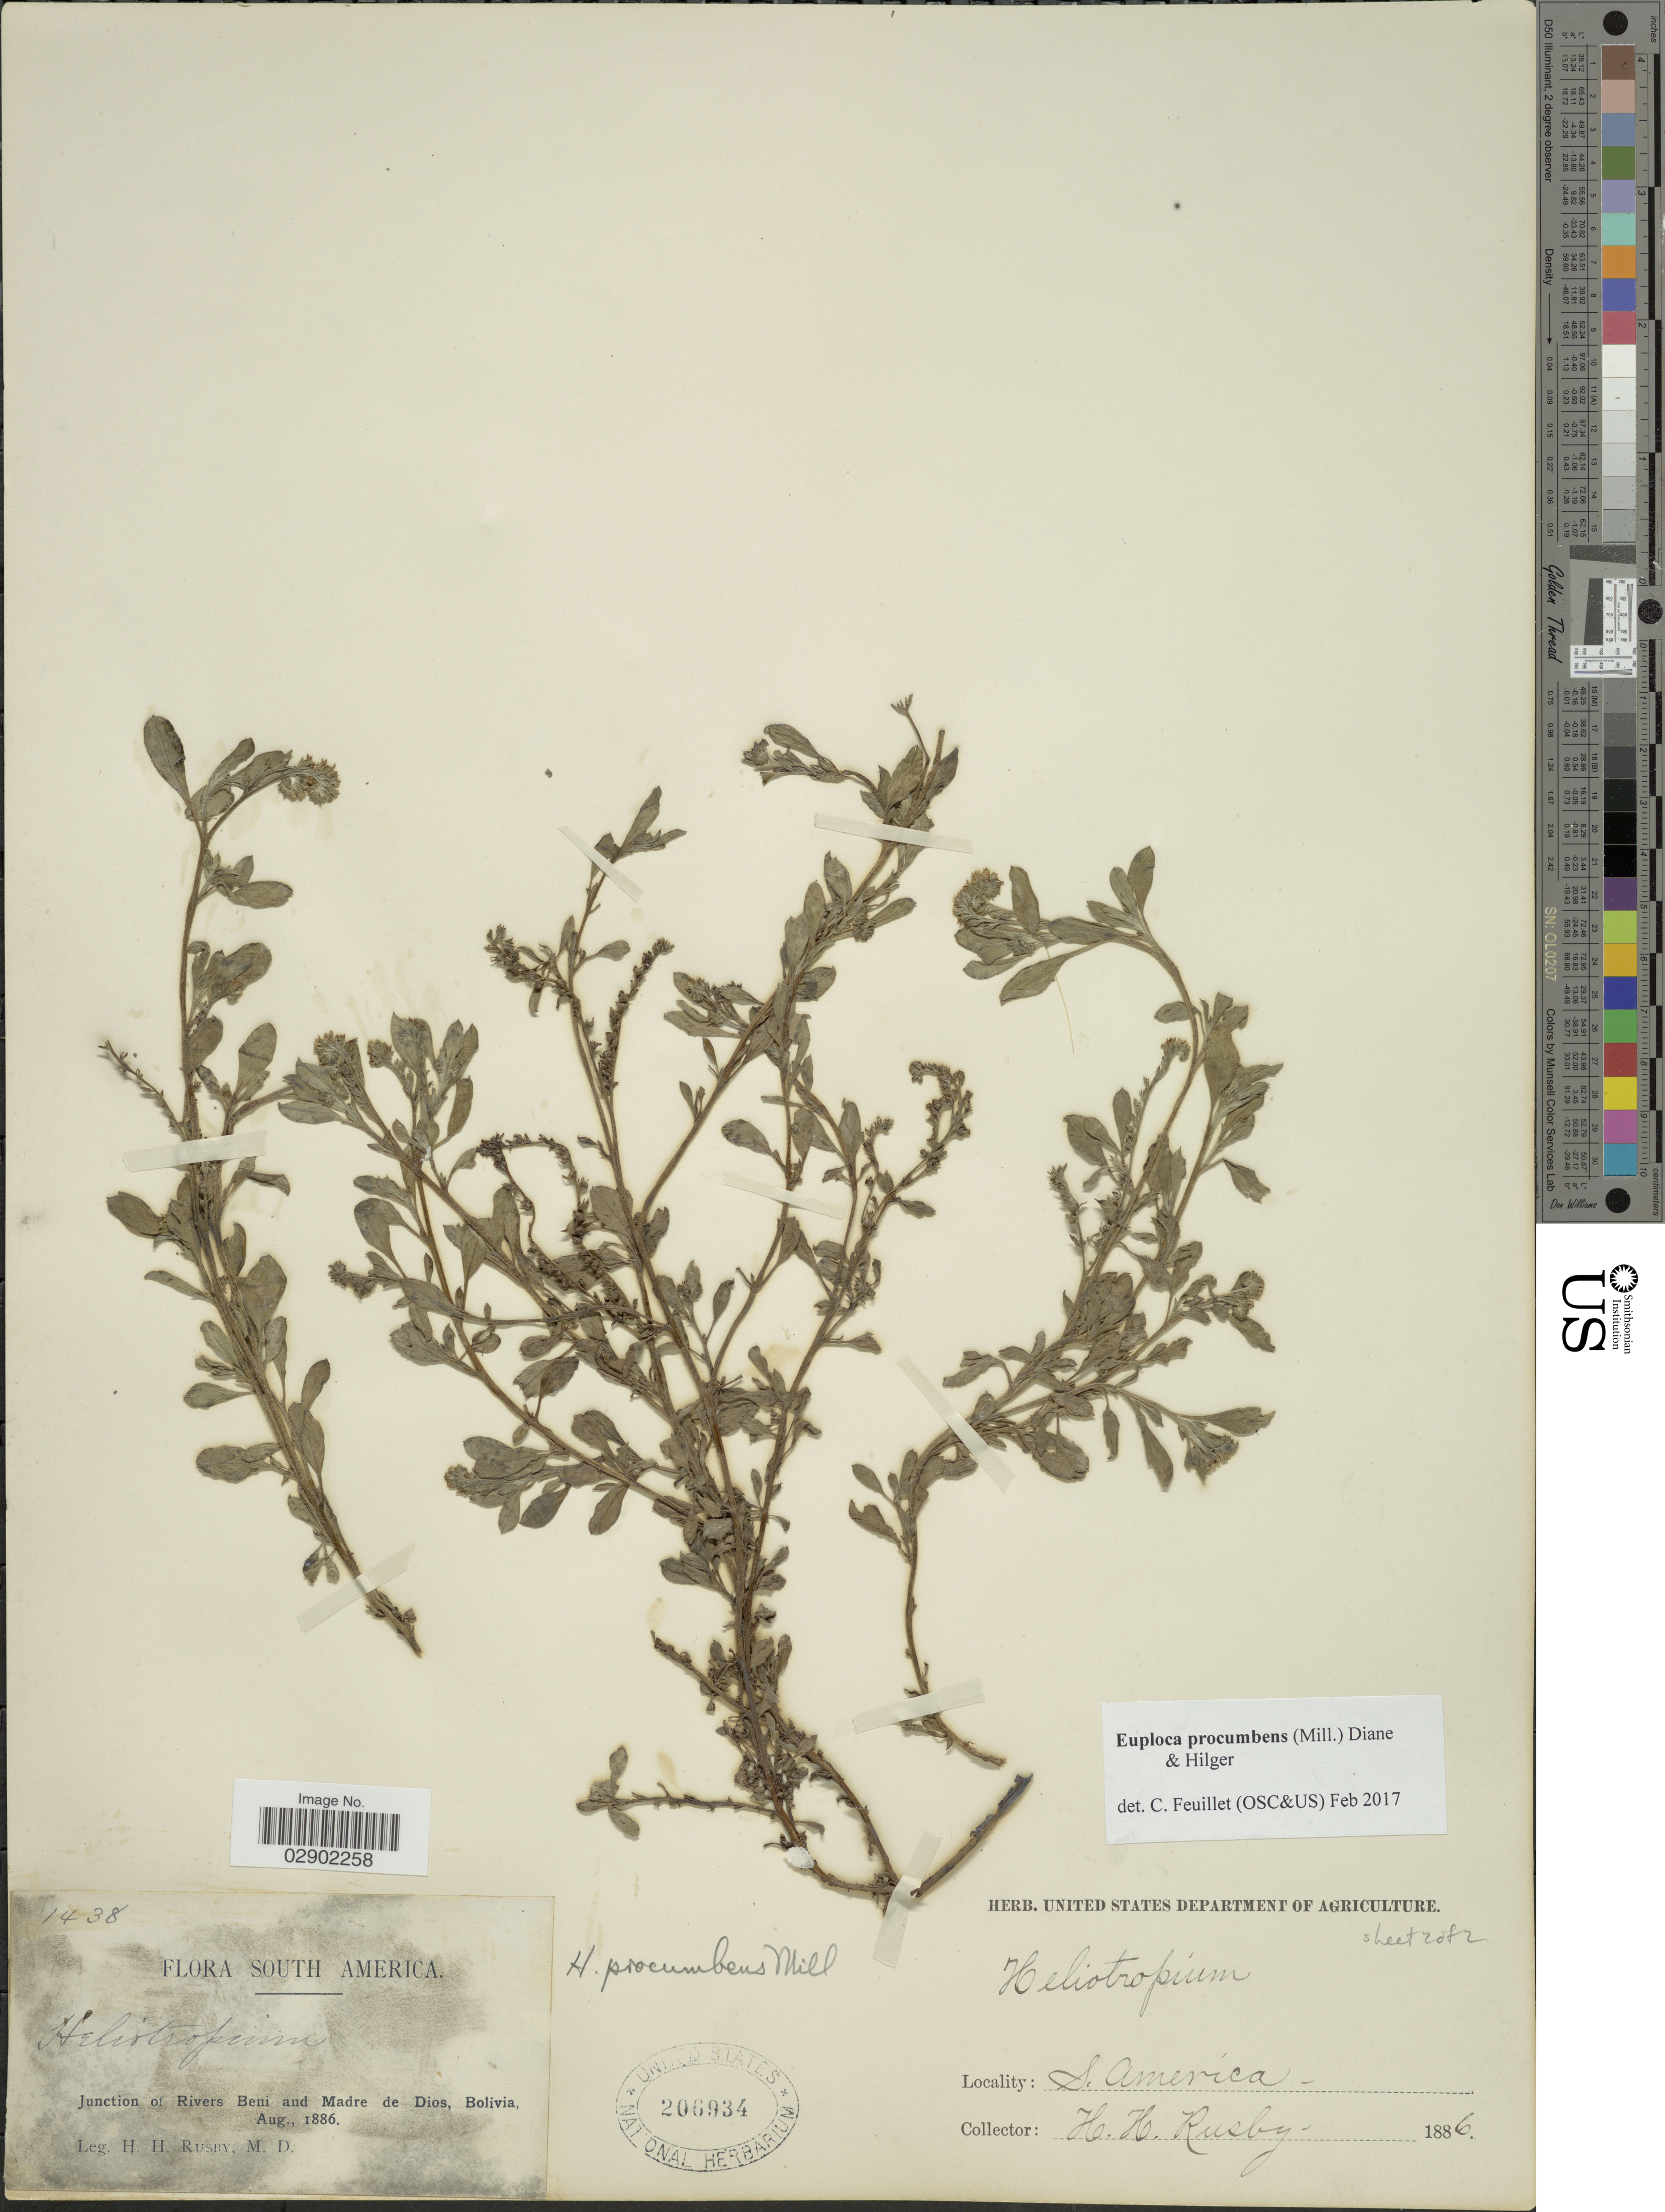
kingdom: Plantae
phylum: Tracheophyta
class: Magnoliopsida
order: Boraginales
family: Heliotropiaceae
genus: Euploca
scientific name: Euploca procumbens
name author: (Mill.) Diane & Hilger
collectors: H. H. Rusby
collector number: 1438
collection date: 1886-08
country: Bolivia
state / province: Beni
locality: Junction of Rivers Beni and Madre de Dios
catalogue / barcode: US 206934